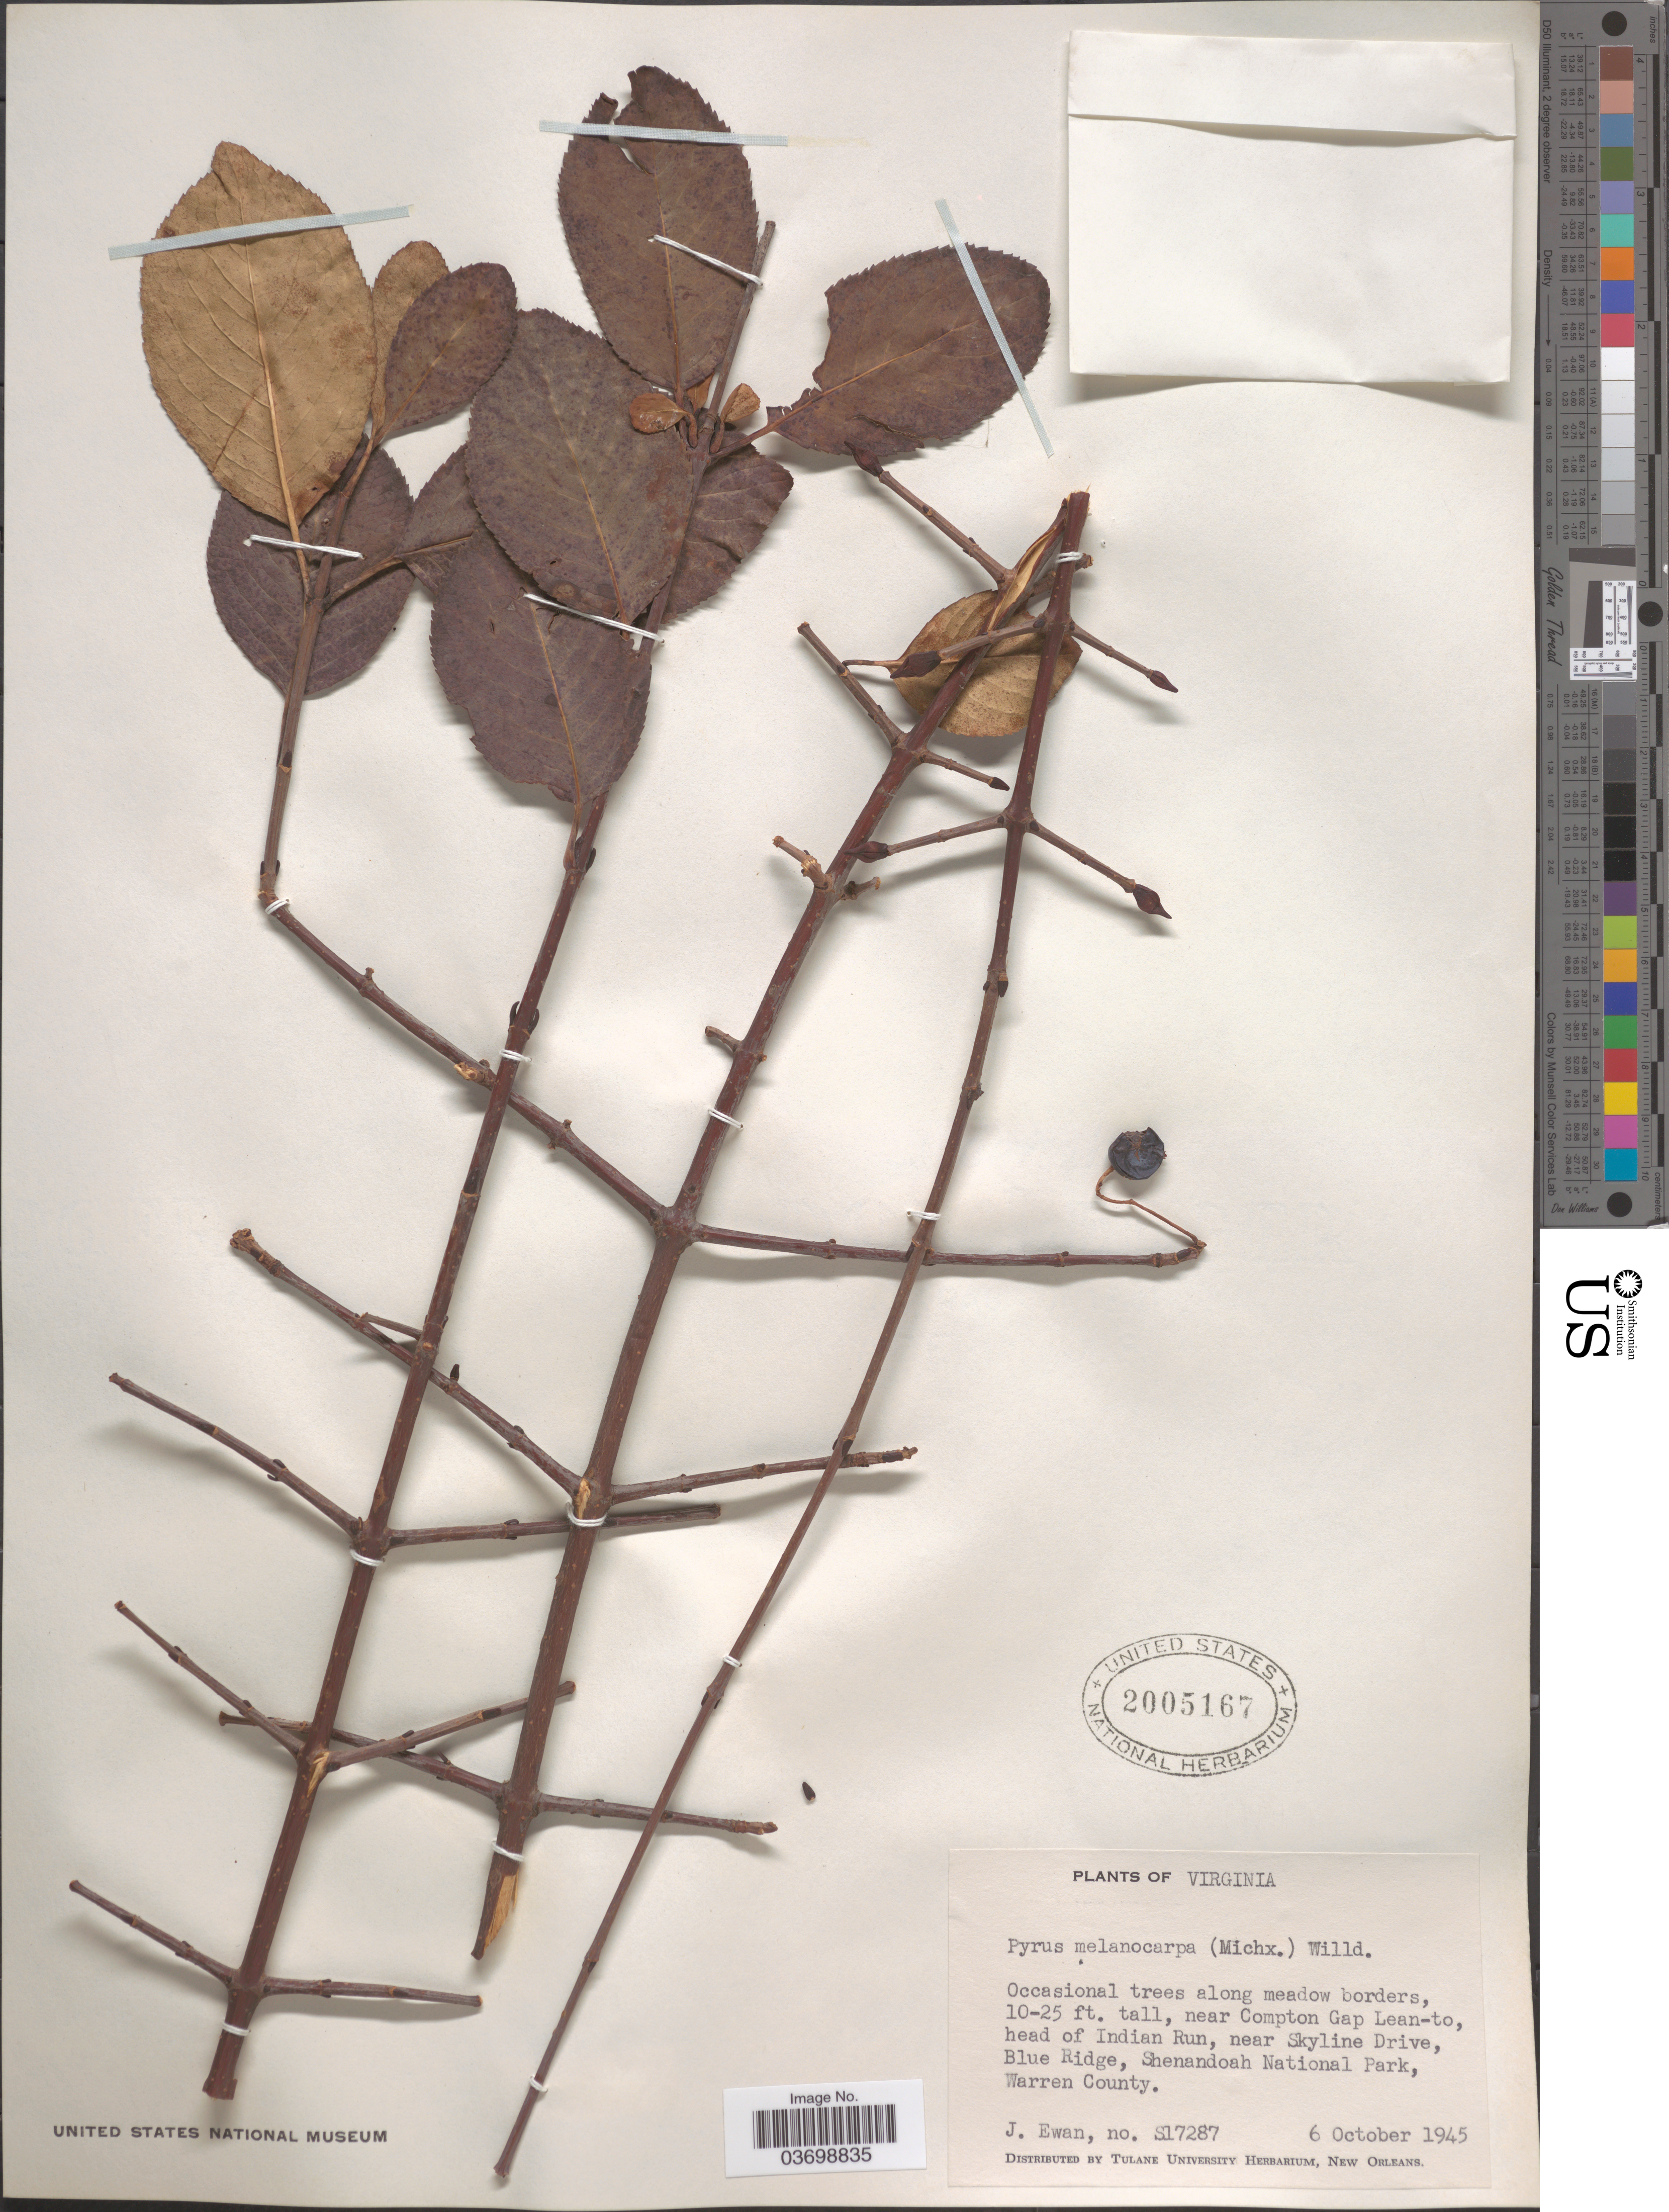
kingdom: Plantae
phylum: Tracheophyta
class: Magnoliopsida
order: Rosales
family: Rosaceae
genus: Aronia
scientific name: Aronia melanocarpa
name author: (Michx.) Elliott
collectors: J. A. Ewan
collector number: S17287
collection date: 1945-10-06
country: United States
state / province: Virginia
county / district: Warren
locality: Near Compton Gap Lean-to, head of Indian Run, near Skyline Drive, Blue Ridge, Shenandoah National Park, Warren County.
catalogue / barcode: US 2005167